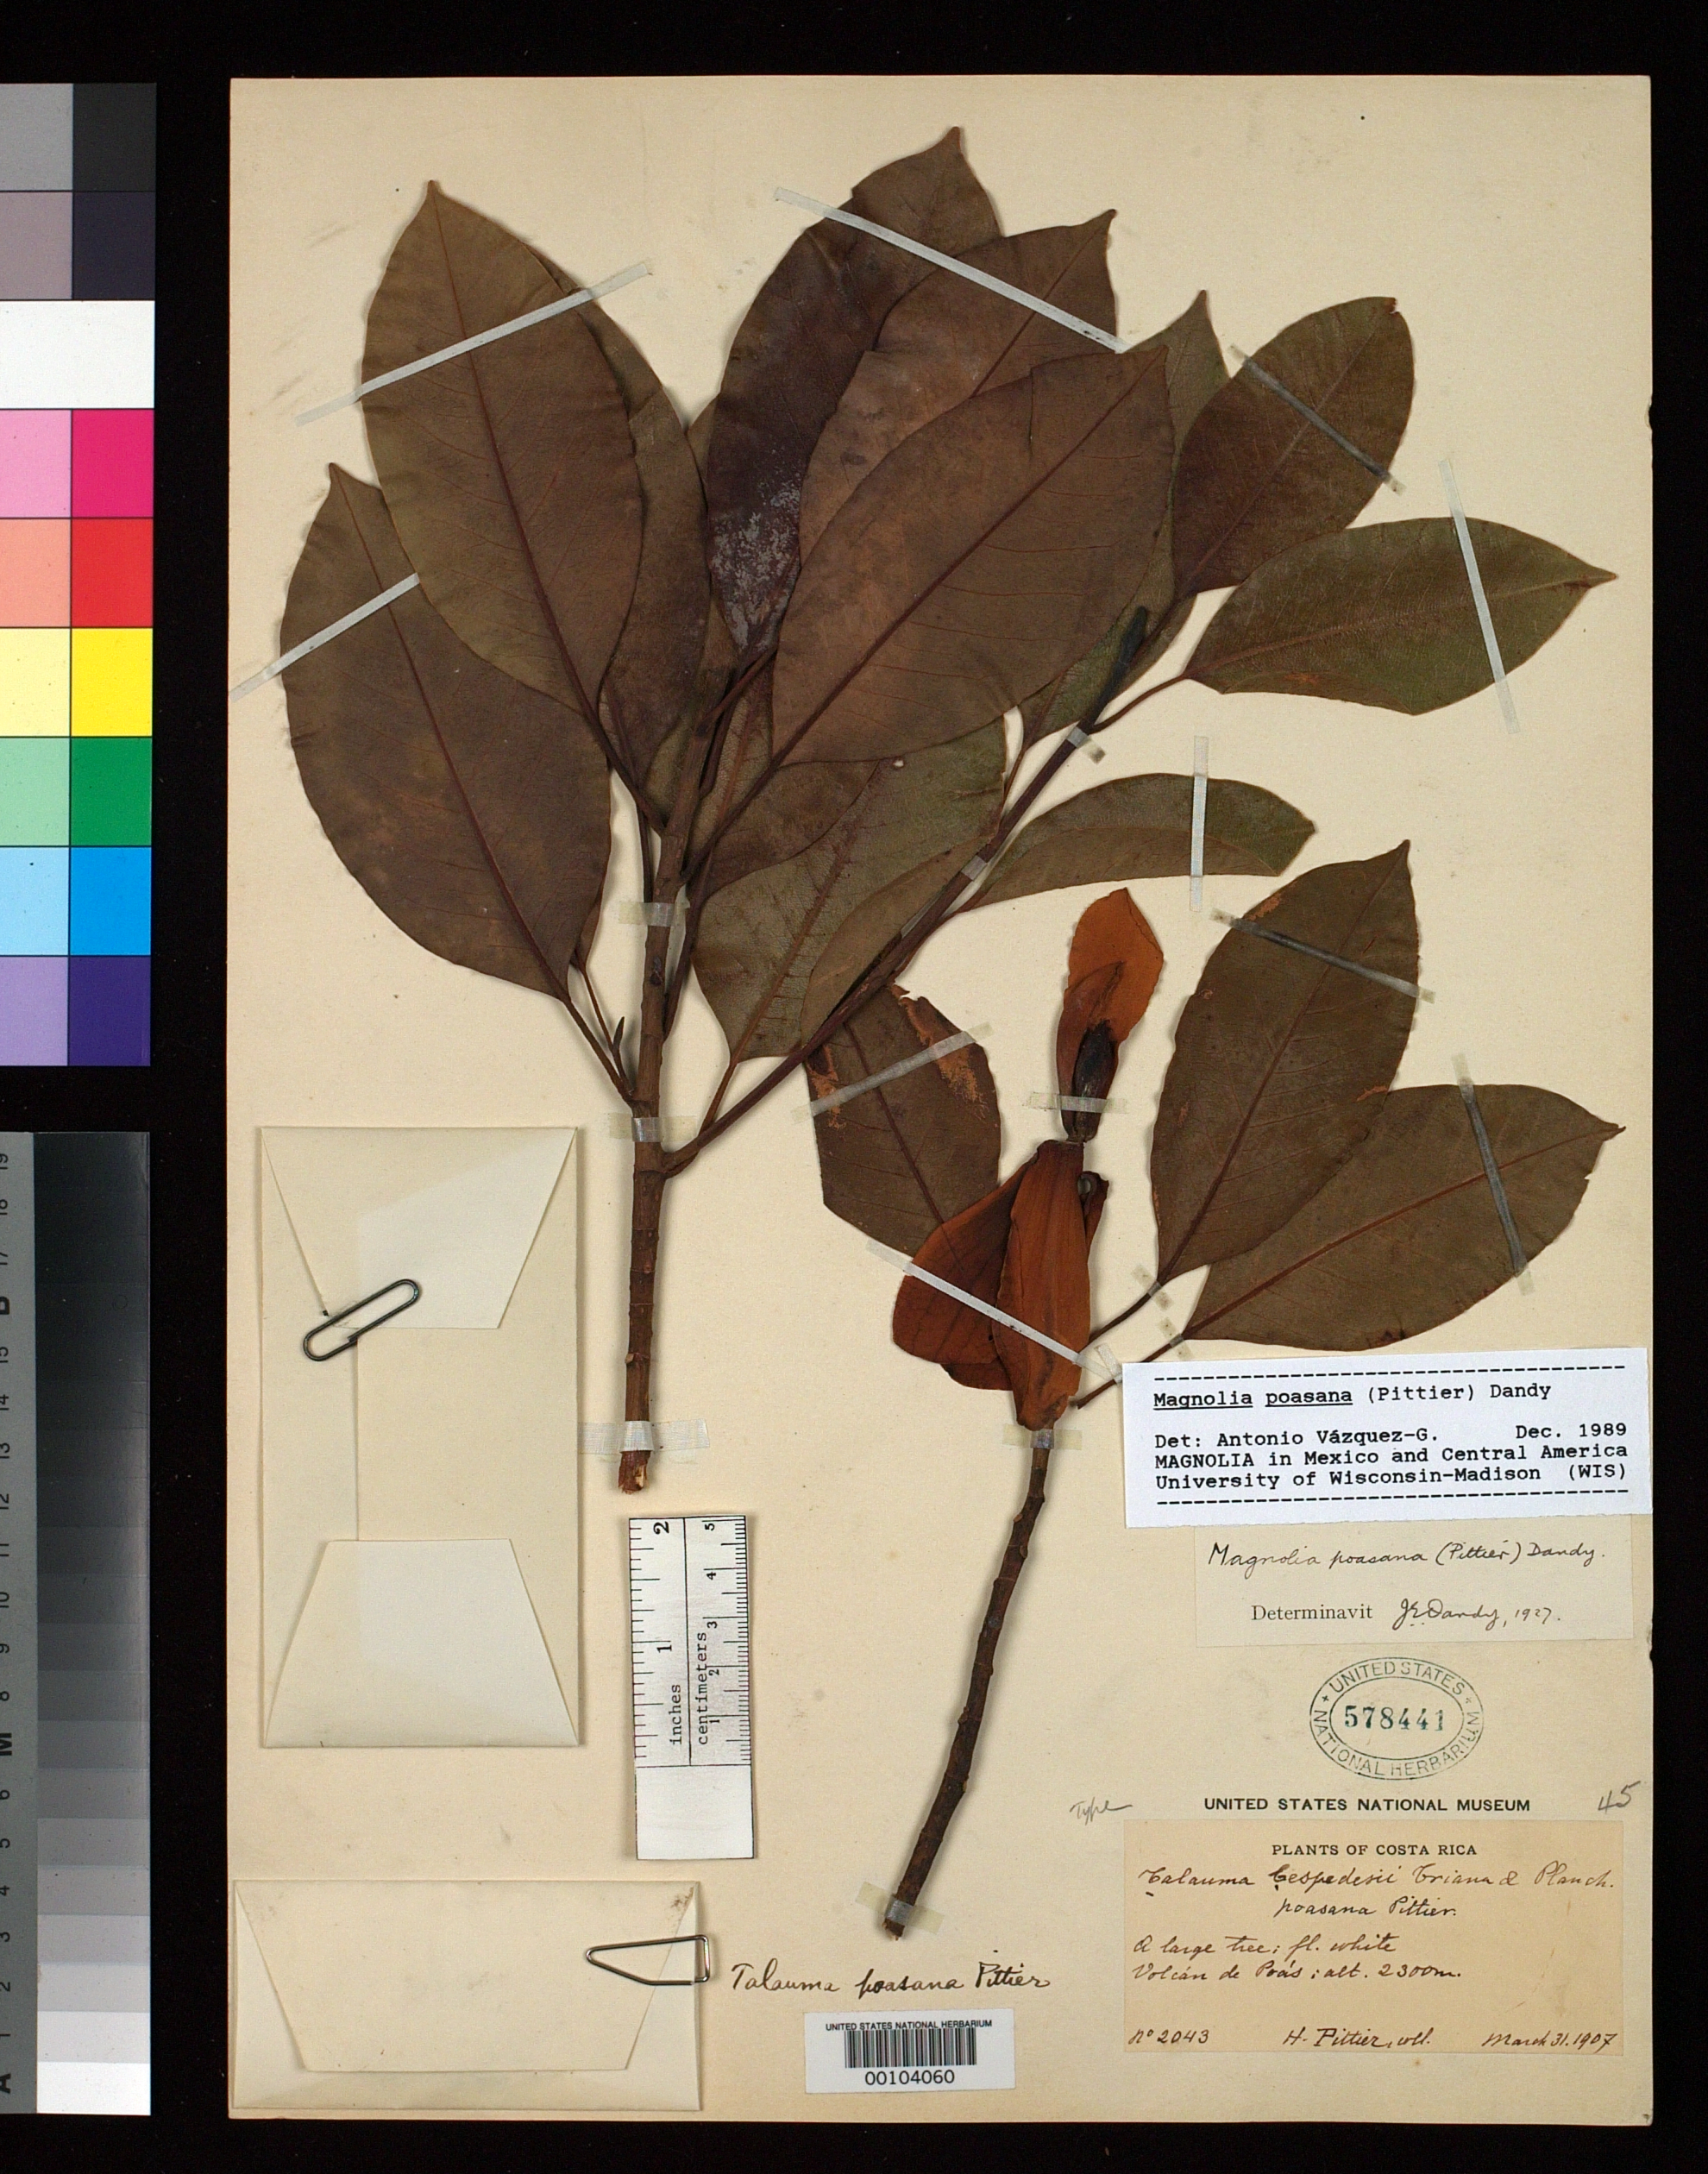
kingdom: Plantae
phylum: Tracheophyta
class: Magnoliopsida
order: Magnoliales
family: Magnoliaceae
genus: Talauma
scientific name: Talauma poasana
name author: Pittier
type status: Holotype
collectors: H. F. Pittier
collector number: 2043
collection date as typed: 31 Mar 1907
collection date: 1907-03-31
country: Costa Rica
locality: La Quesera, Poás Volcano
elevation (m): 2300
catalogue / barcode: US 578441